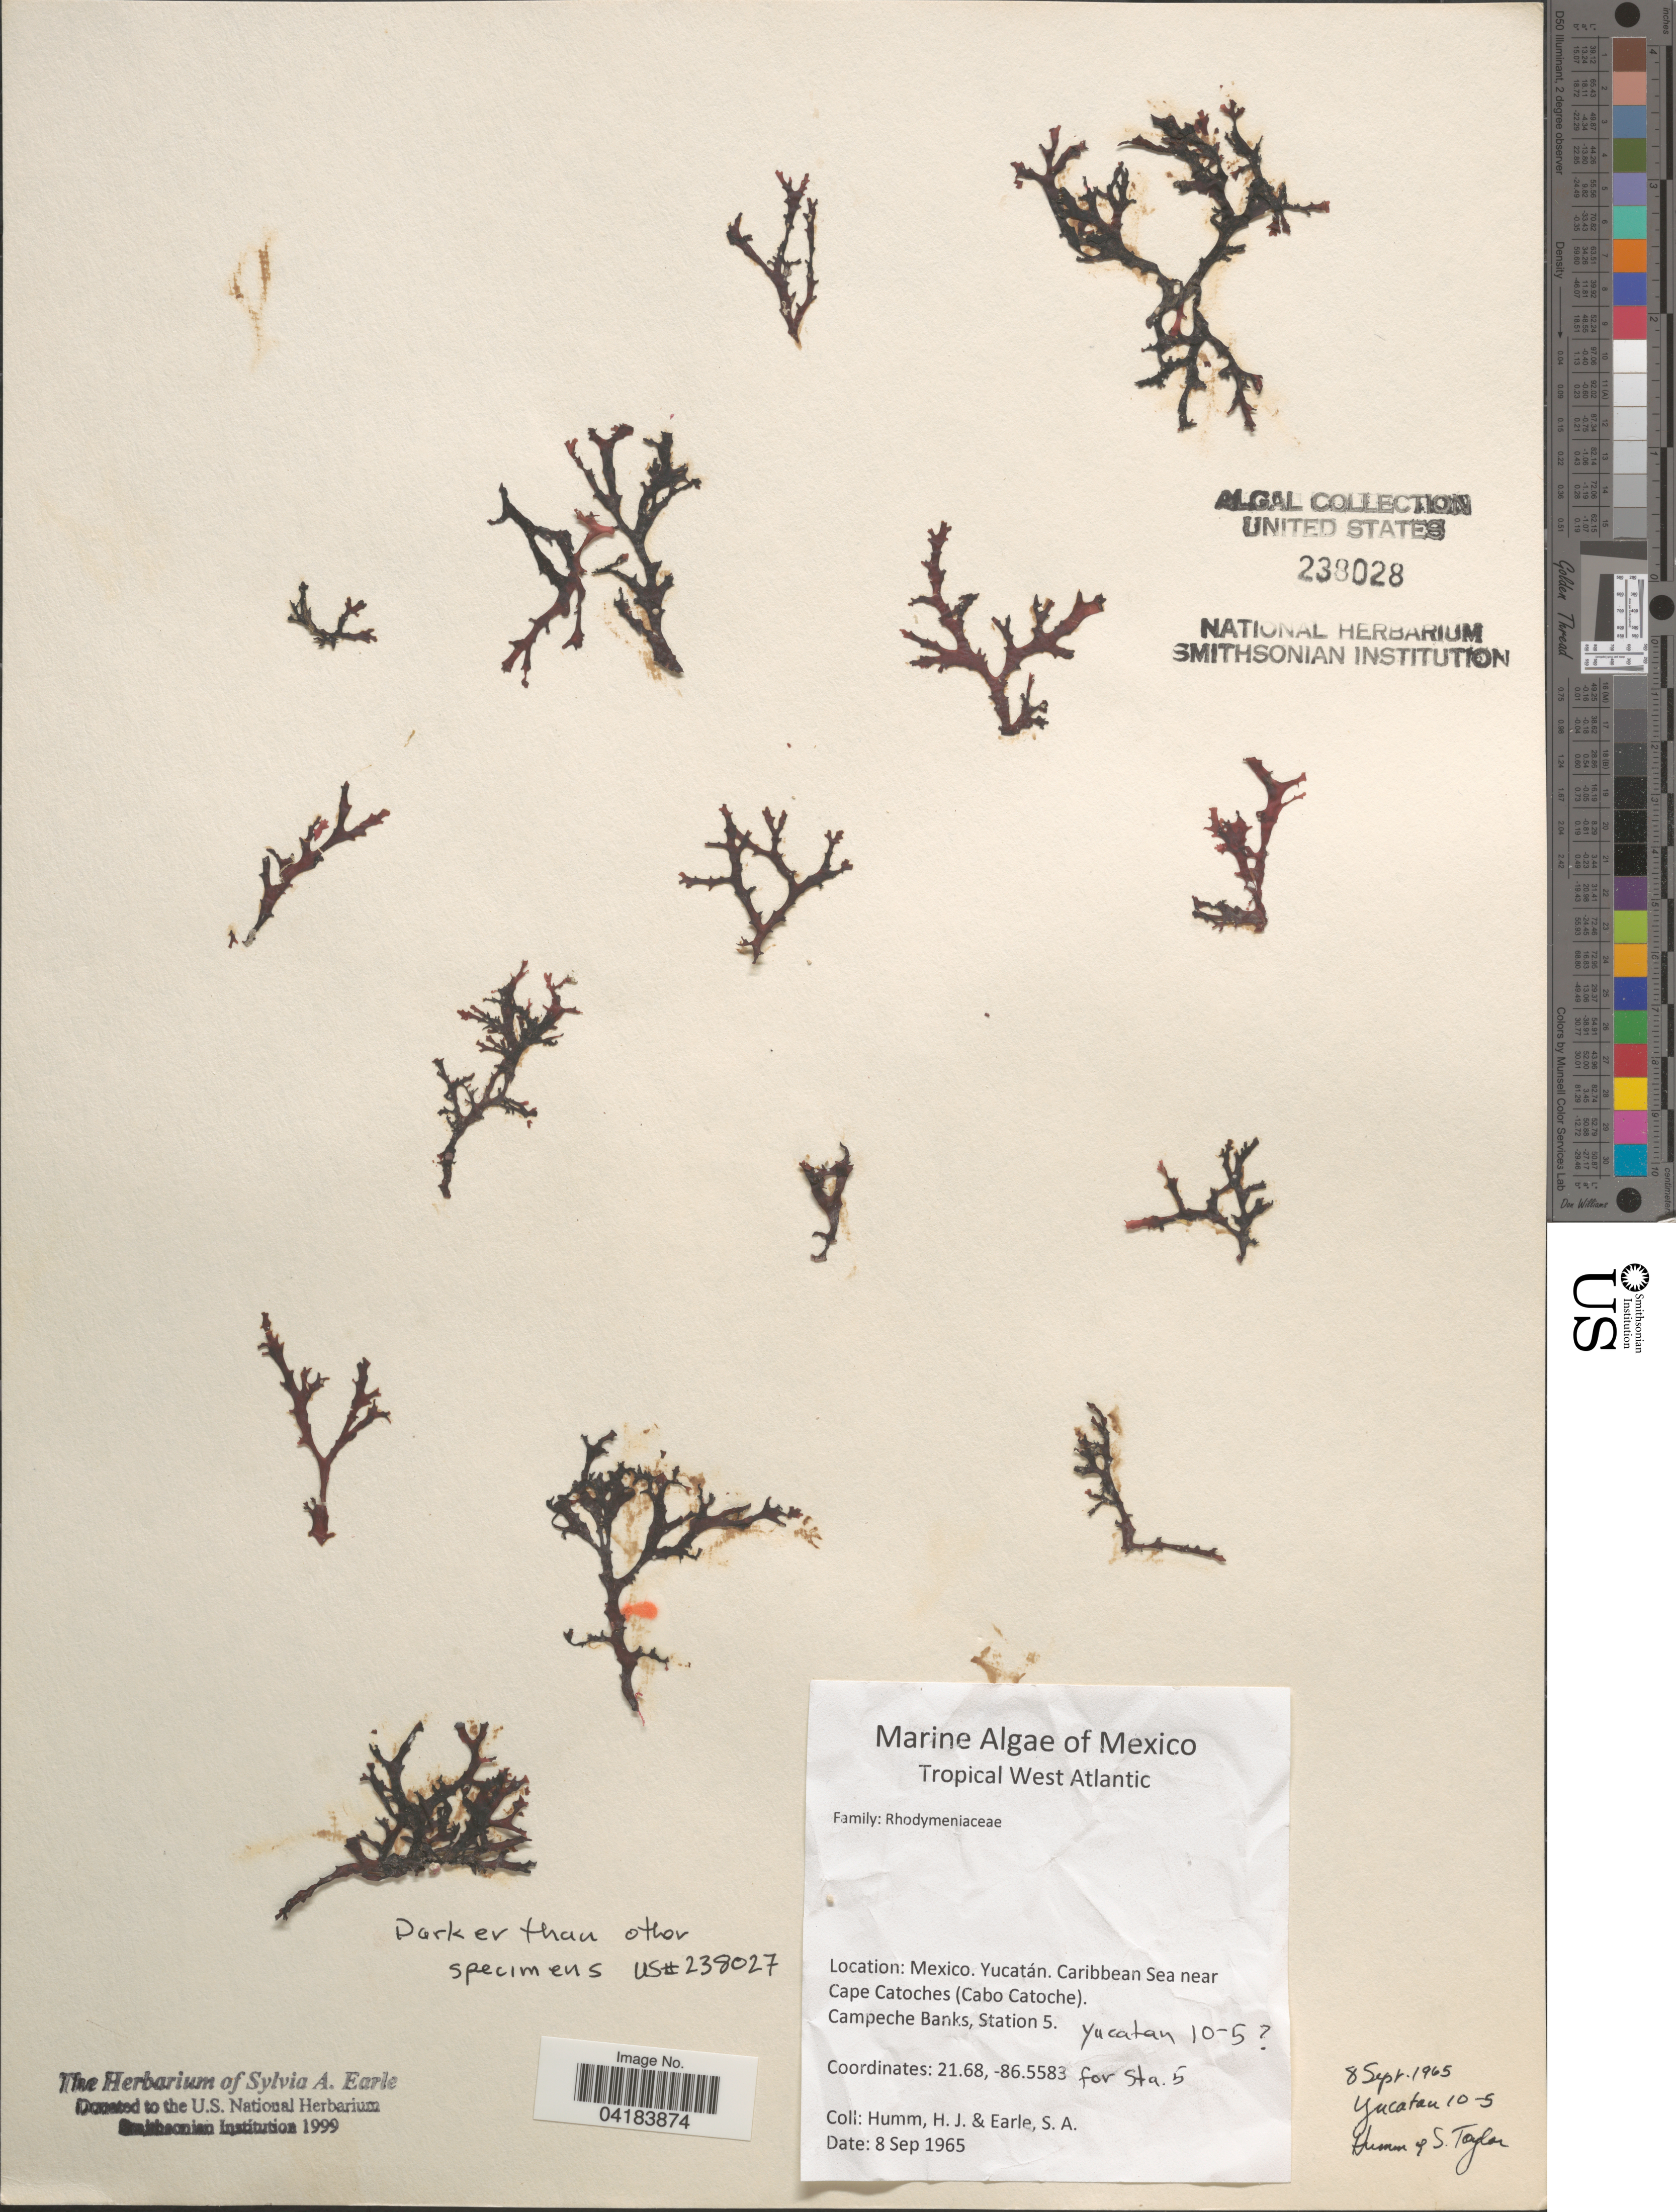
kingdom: Plantae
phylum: Rhodophyta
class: Florideophyceae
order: Rhodymeniales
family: Rhodymeniaceae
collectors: H. J. Humm & S. A. Earle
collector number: Yucatan10-5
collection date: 1965-09-08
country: Mexico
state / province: Yucatán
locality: Tropical West Atlantic. Caribbean Sea near Cape Catoches (Cabo Catoche). Campeche Banks, Station 5.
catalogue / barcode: US 238028